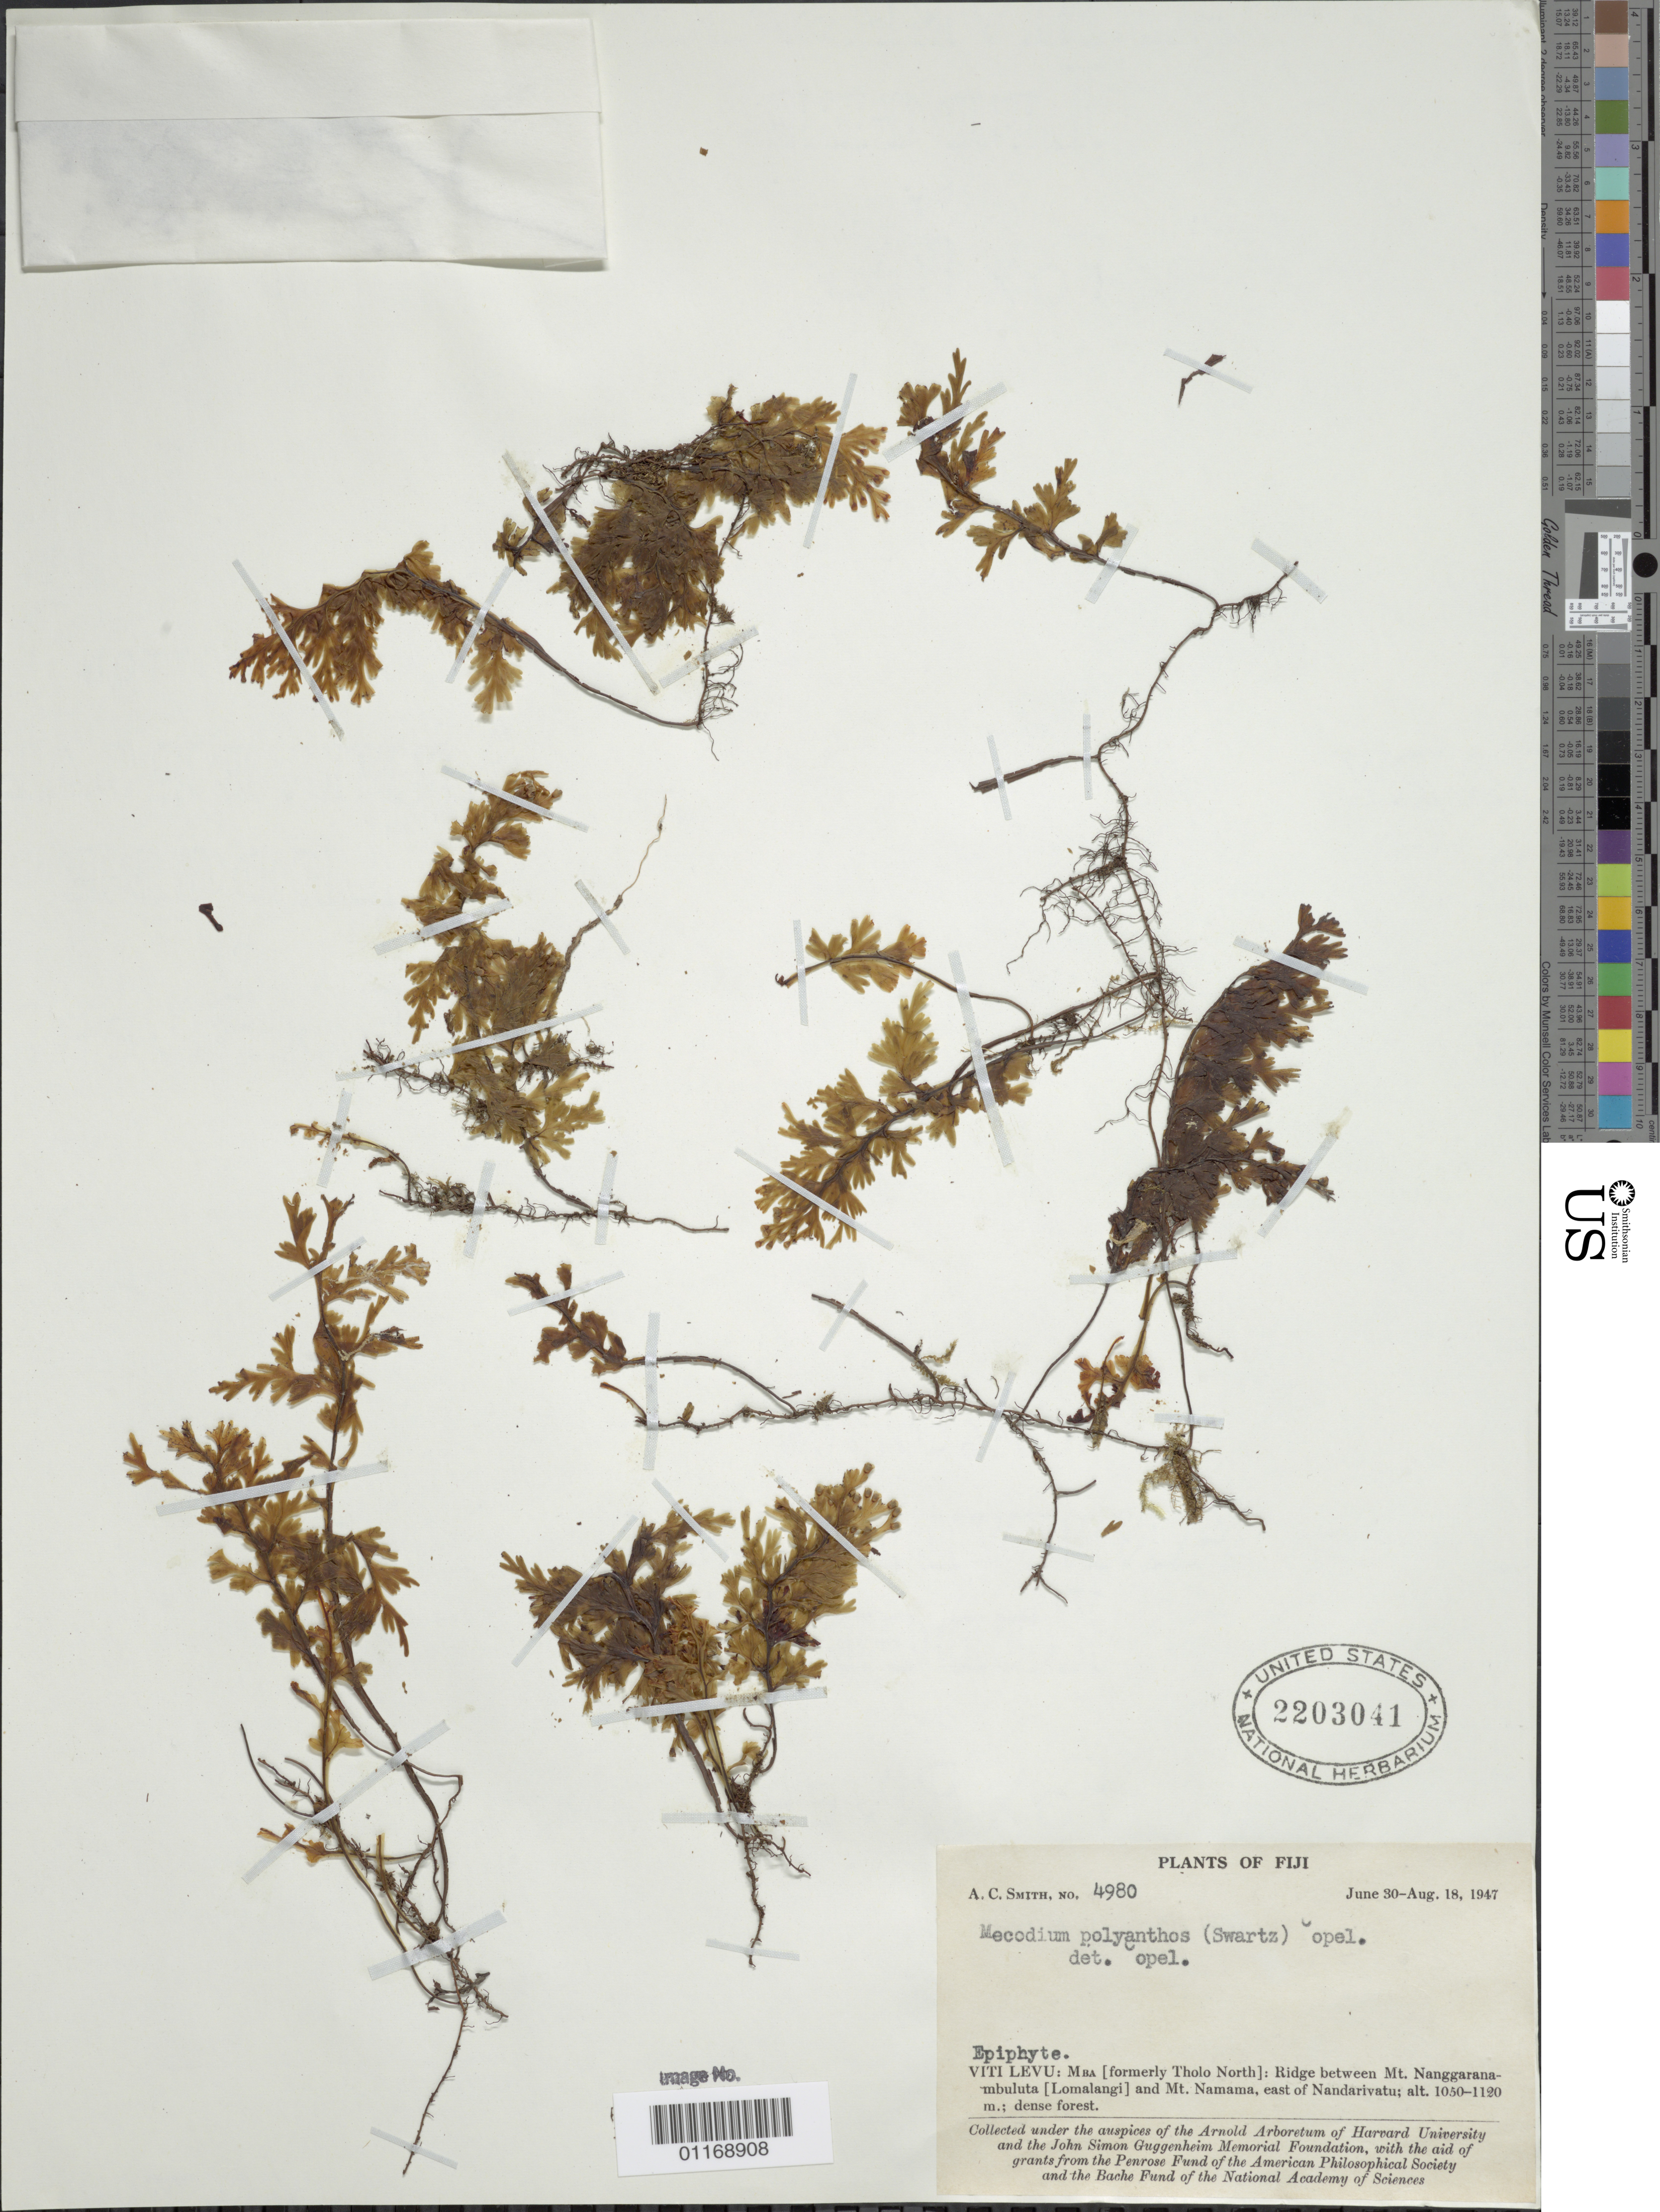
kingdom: Plantae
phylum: Tracheophyta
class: Polypodiopsida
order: Hymenophyllales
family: Hymenophyllaceae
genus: Hymenophyllum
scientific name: Hymenophyllum polyanthos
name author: (Sw.) Sw.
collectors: A. C. Smith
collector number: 4980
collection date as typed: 30 Jun 1947 and 18 Aug 1947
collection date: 1947-06-30,1947-08-18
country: Fiji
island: Viti Levu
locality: Viti Levu: Mra (formerly Tholo North): Ridge Between Mt. Nanggarana-mbuluta (Lomalangi) and Mt. Namama, east of Nandarivatu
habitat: Dense forest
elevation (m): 1050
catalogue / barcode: US 2203041